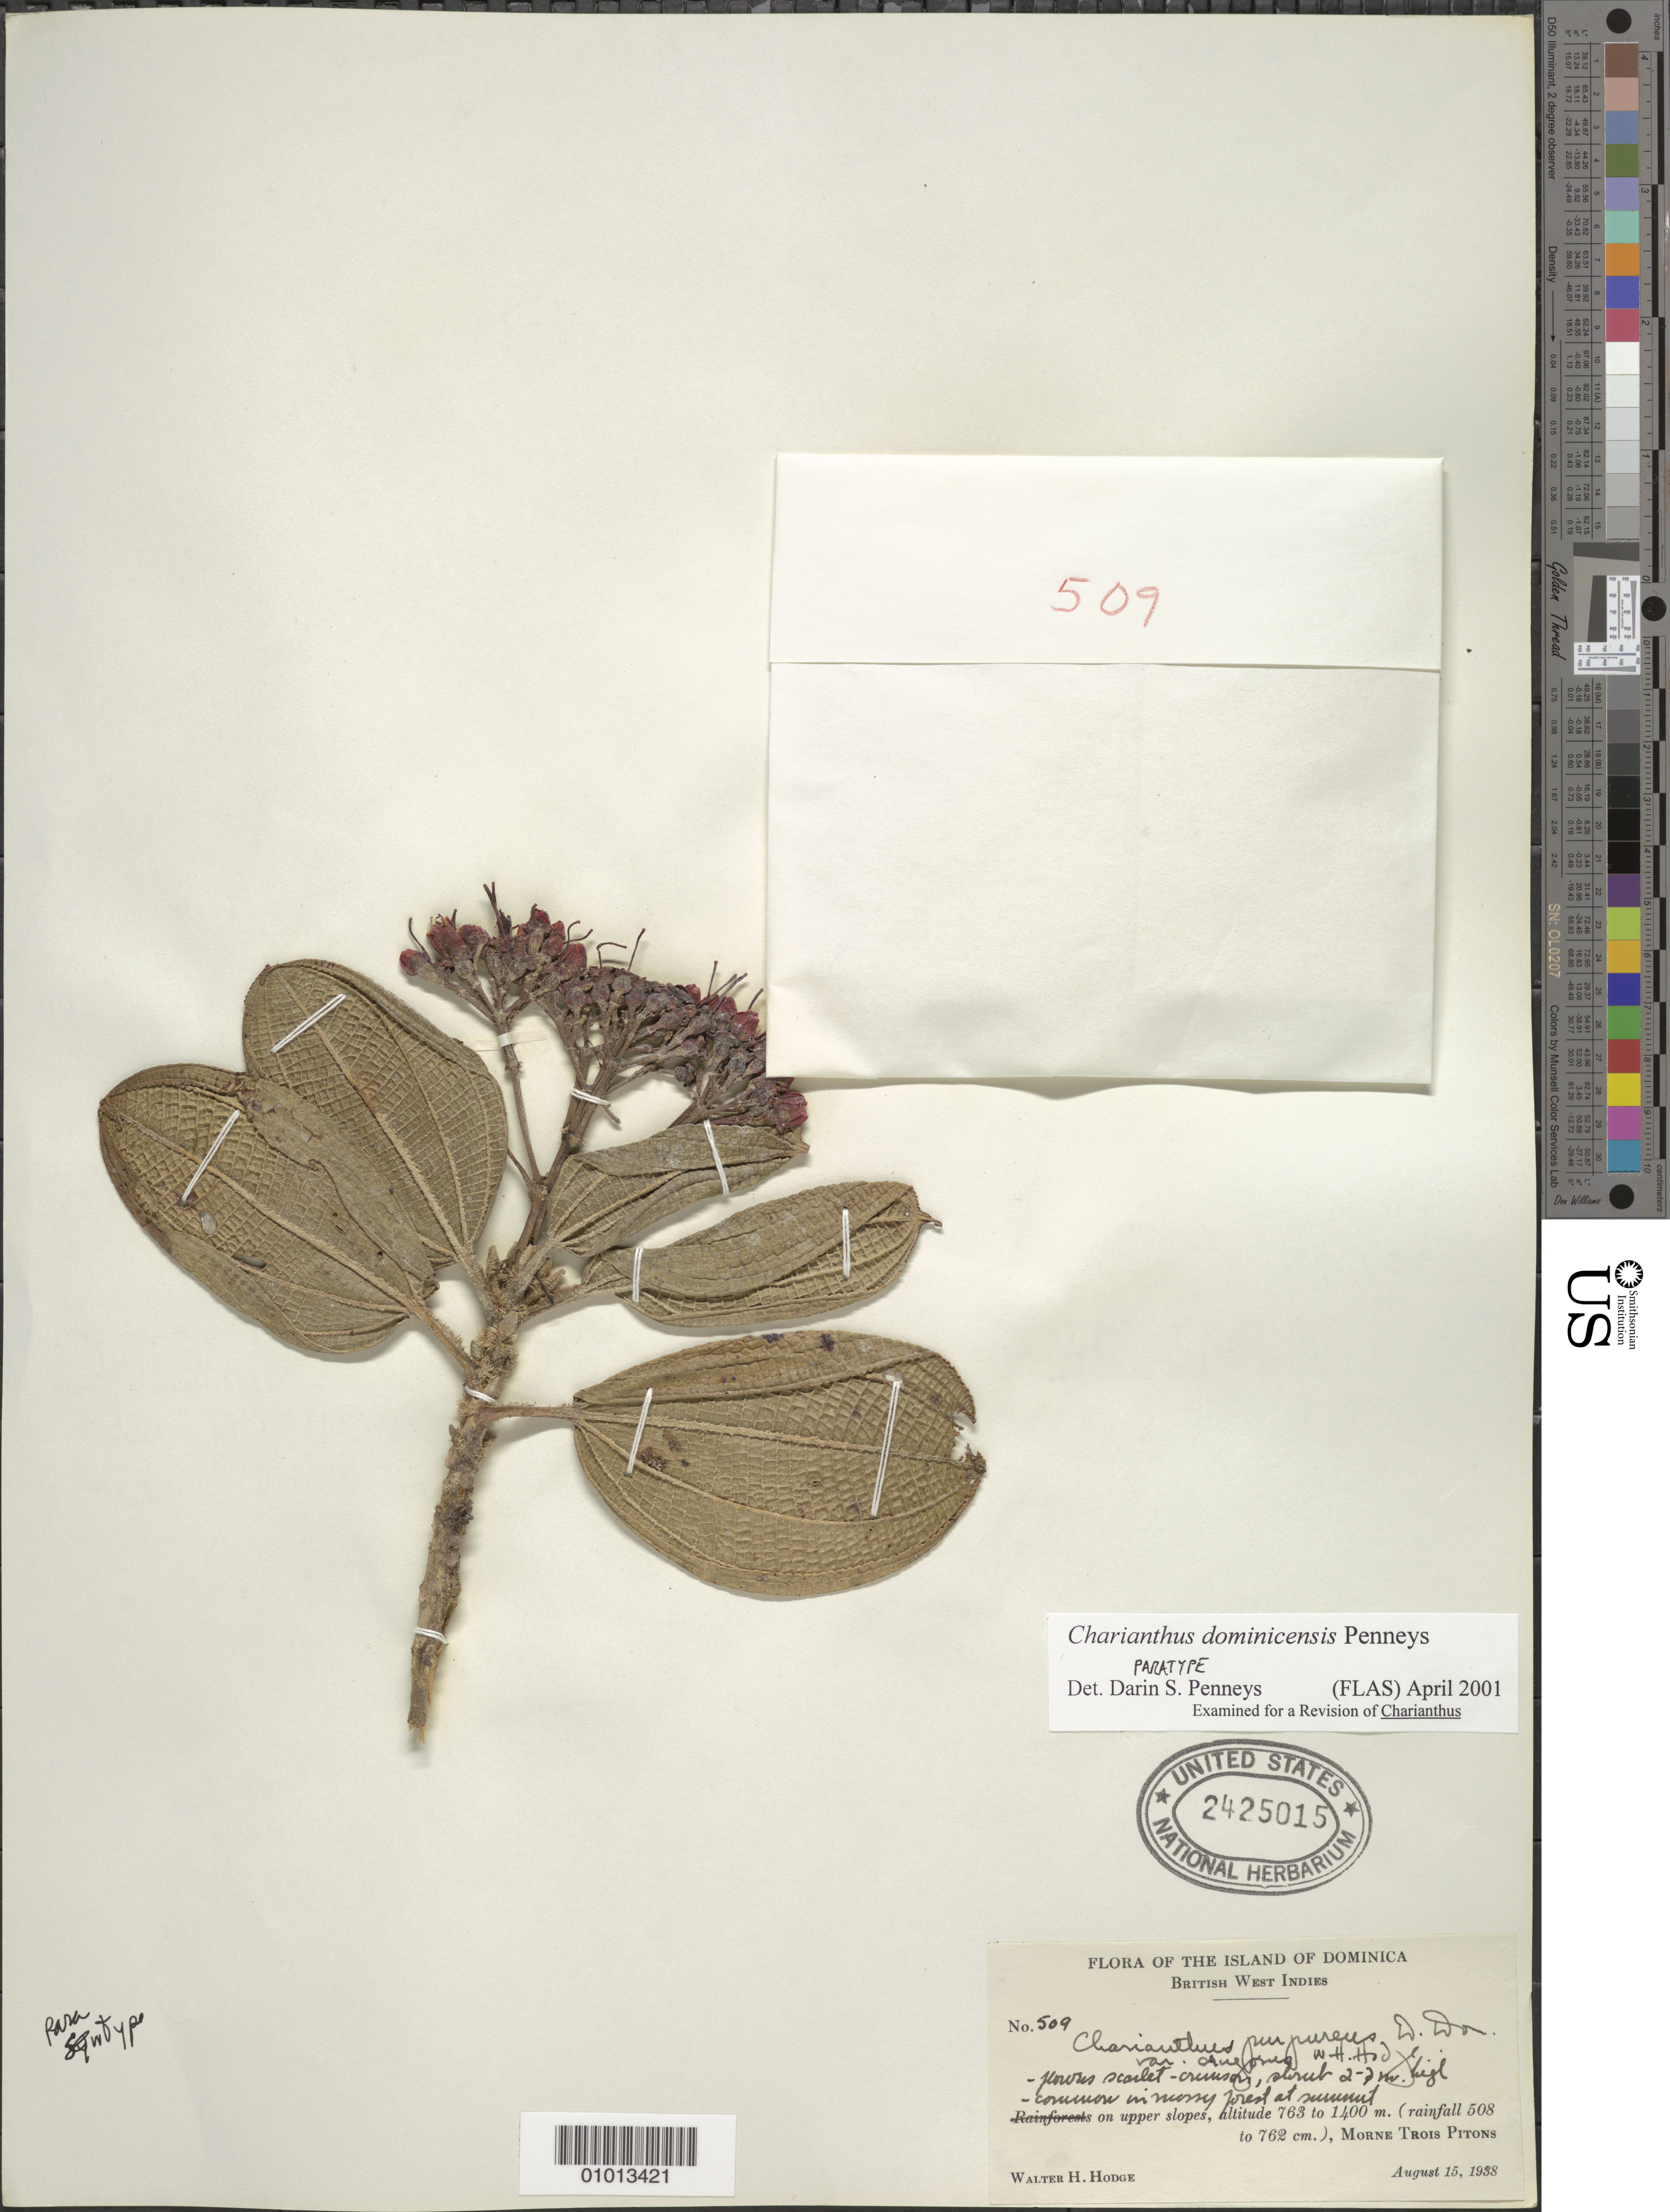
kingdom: Plantae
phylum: Tracheophyta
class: Magnoliopsida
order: Myrtales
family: Melastomataceae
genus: Charianthus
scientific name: Charianthus dominicensis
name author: Penneys & Judd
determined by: Penneys, D. S.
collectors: W. Hodge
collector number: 509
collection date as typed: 15 Aug 1938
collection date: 1938-08-15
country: Dominica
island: Dominica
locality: Morne Trois Pitons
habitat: Mossy forest at summit, rainfall 508 to 762 cm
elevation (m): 763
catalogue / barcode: US 2425015